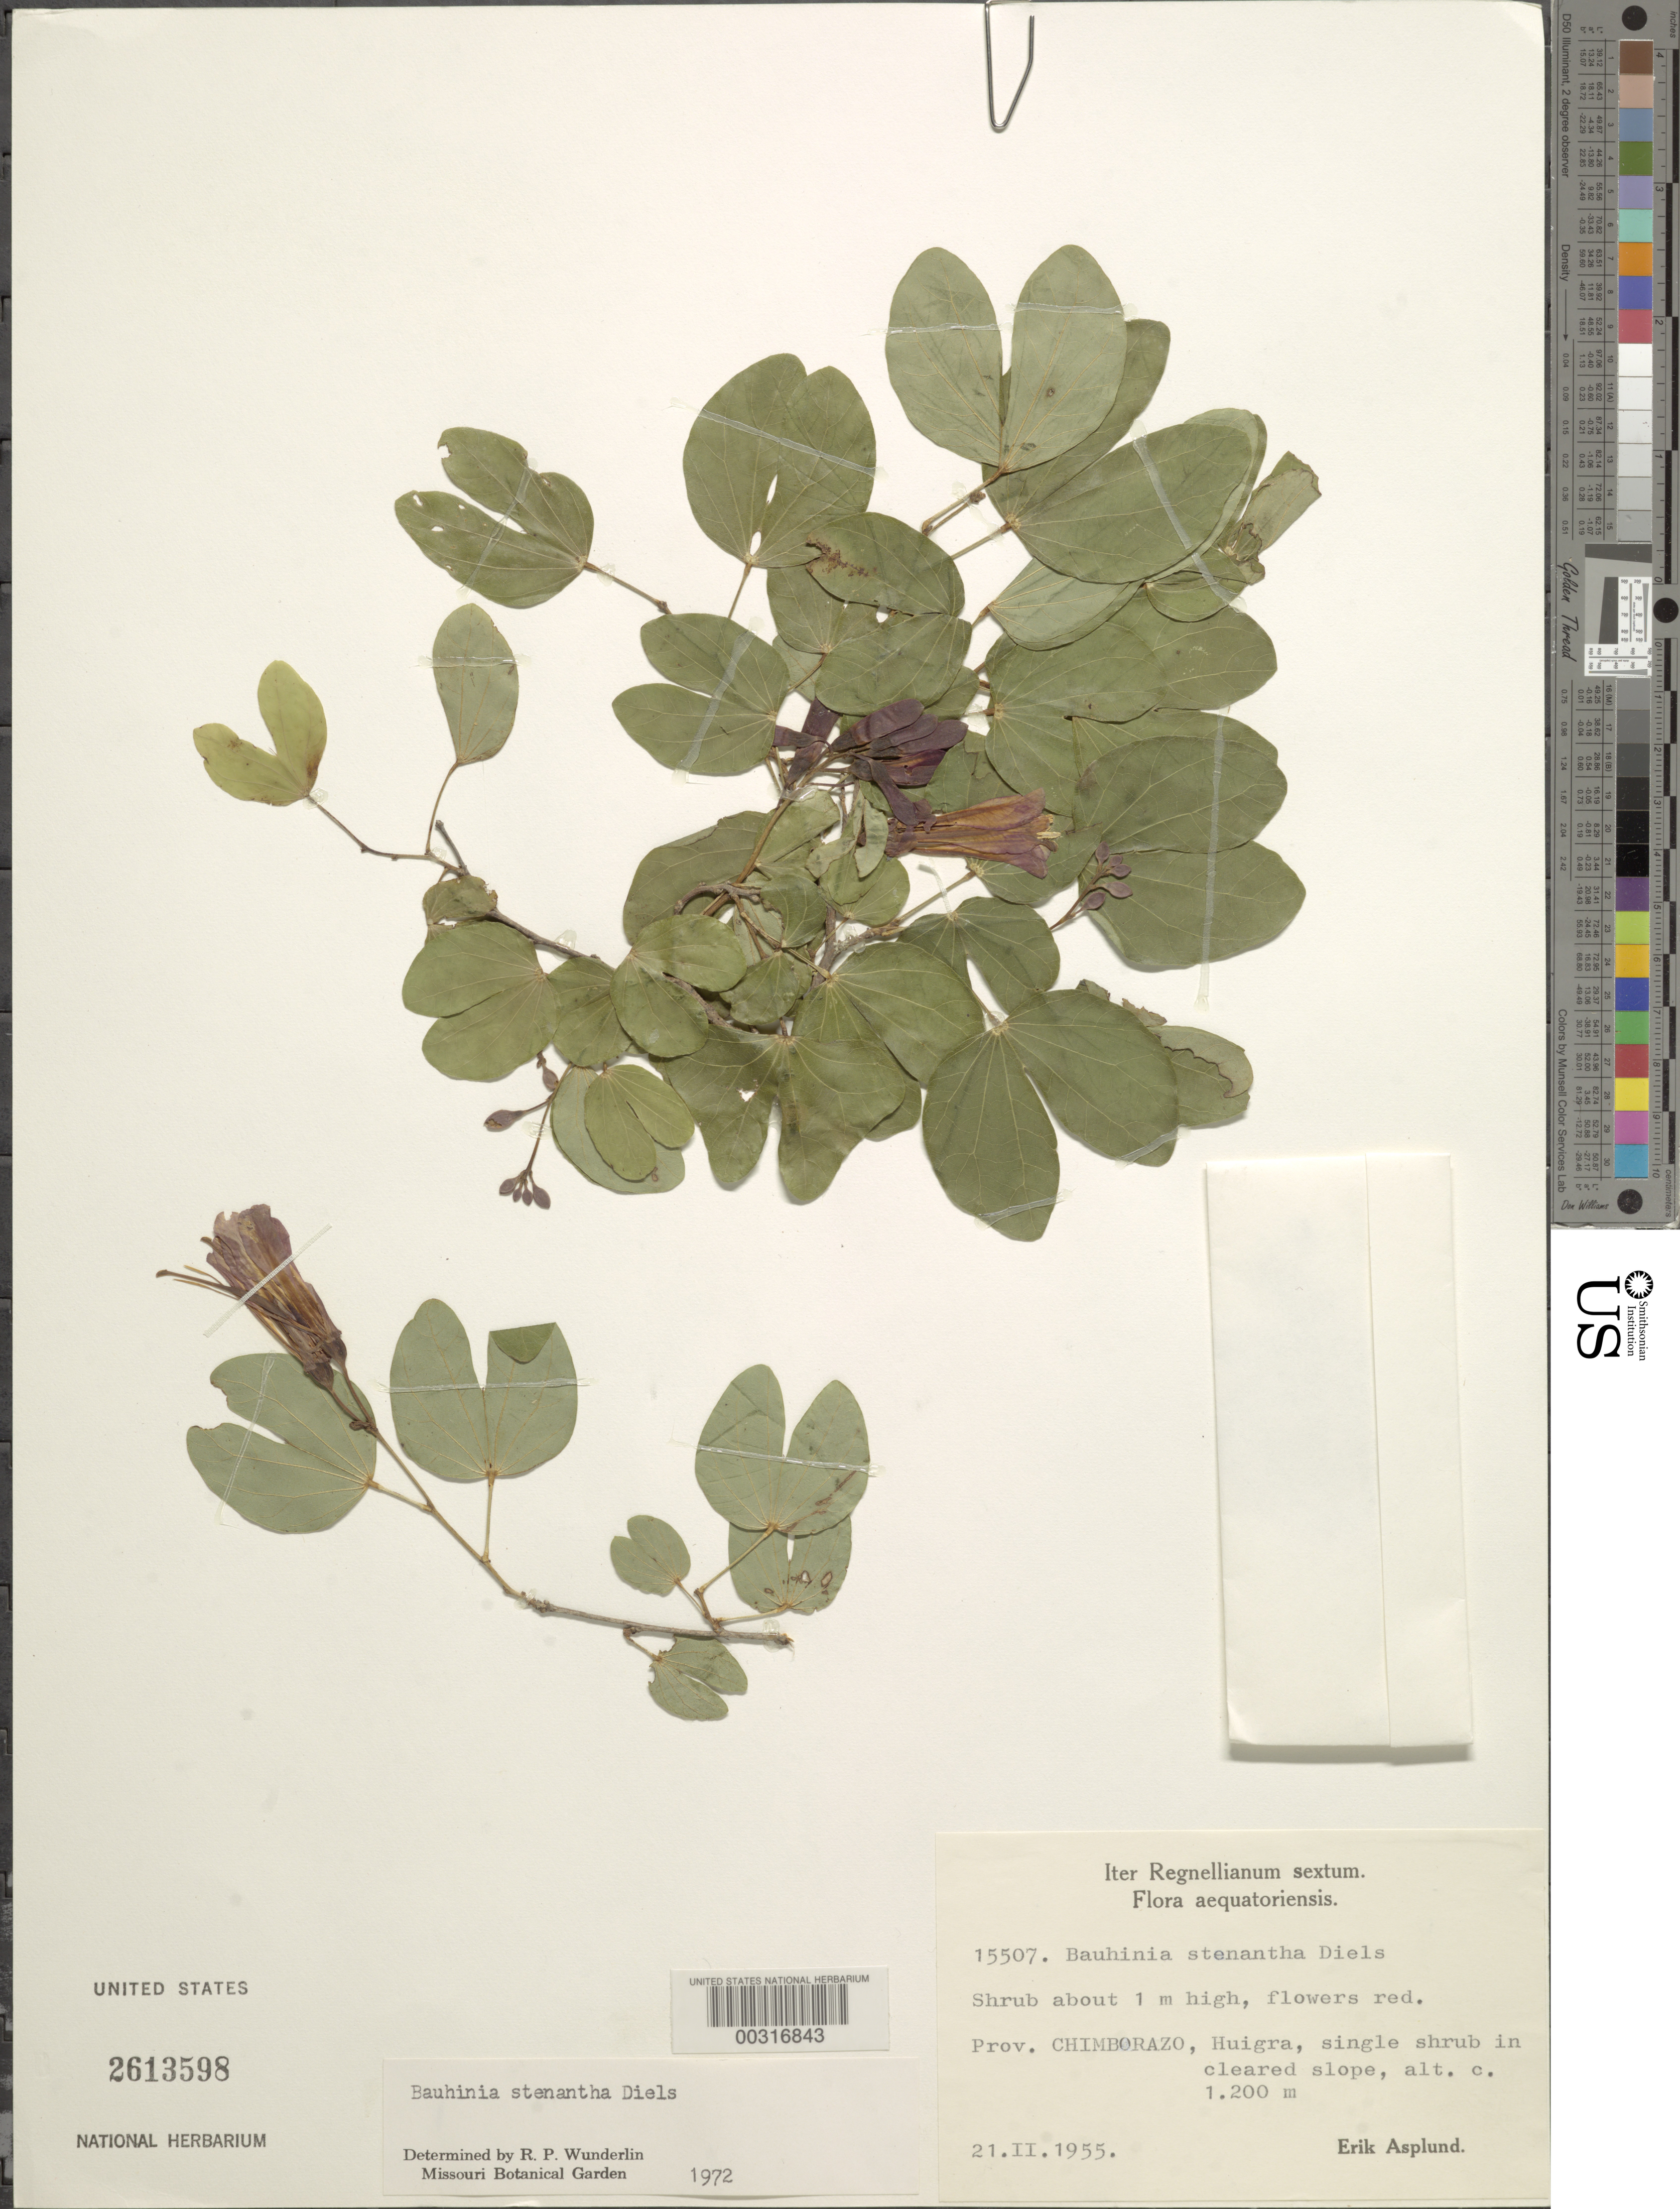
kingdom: Plantae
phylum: Tracheophyta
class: Magnoliopsida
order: Fabales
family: Fabaceae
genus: Bauhinia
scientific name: Bauhinia stenantha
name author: Diels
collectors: E. Asplund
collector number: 15507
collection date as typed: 21 Feb 1955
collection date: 1955-02-21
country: Ecuador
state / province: Chimborazo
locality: Huigra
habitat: Cleared slope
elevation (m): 1200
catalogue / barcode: US 2613598